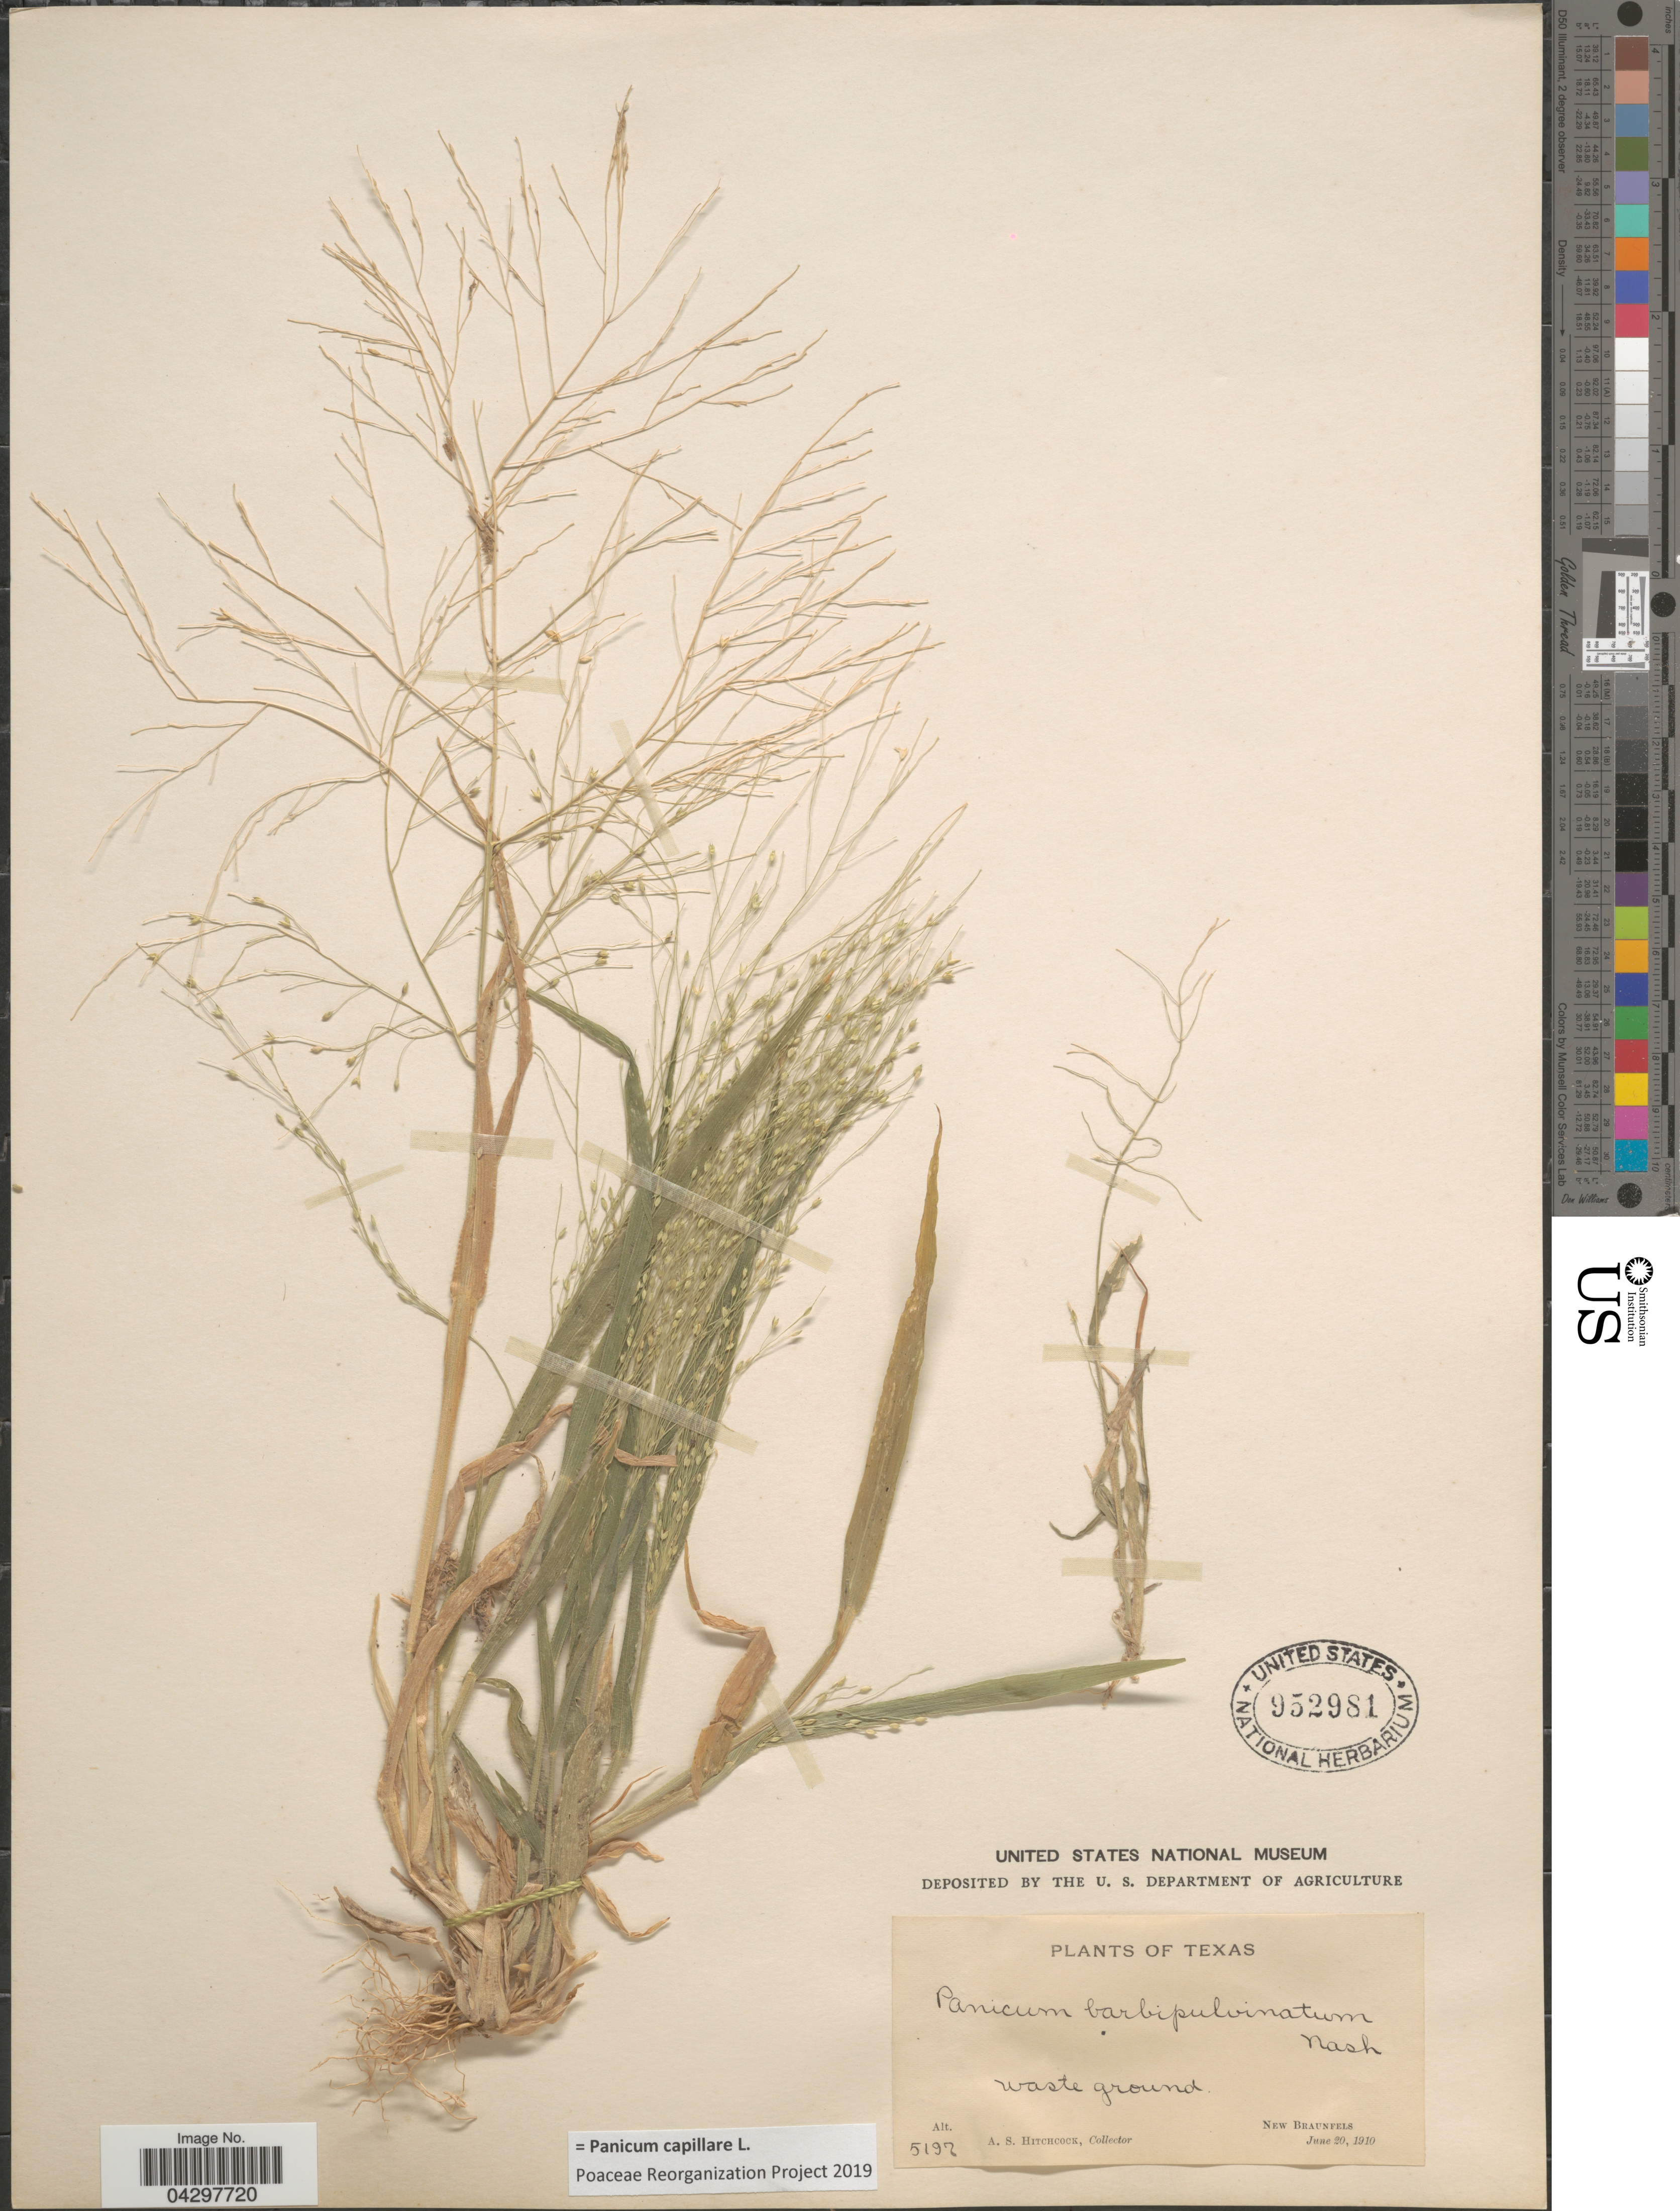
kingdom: Plantae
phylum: Tracheophyta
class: Liliopsida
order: Poales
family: Poaceae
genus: Panicum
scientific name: Panicum capillare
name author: L.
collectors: A. S. Hitchcock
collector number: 5197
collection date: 1910-06-20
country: United States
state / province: Texas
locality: New Braunfels.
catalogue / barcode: US 952981